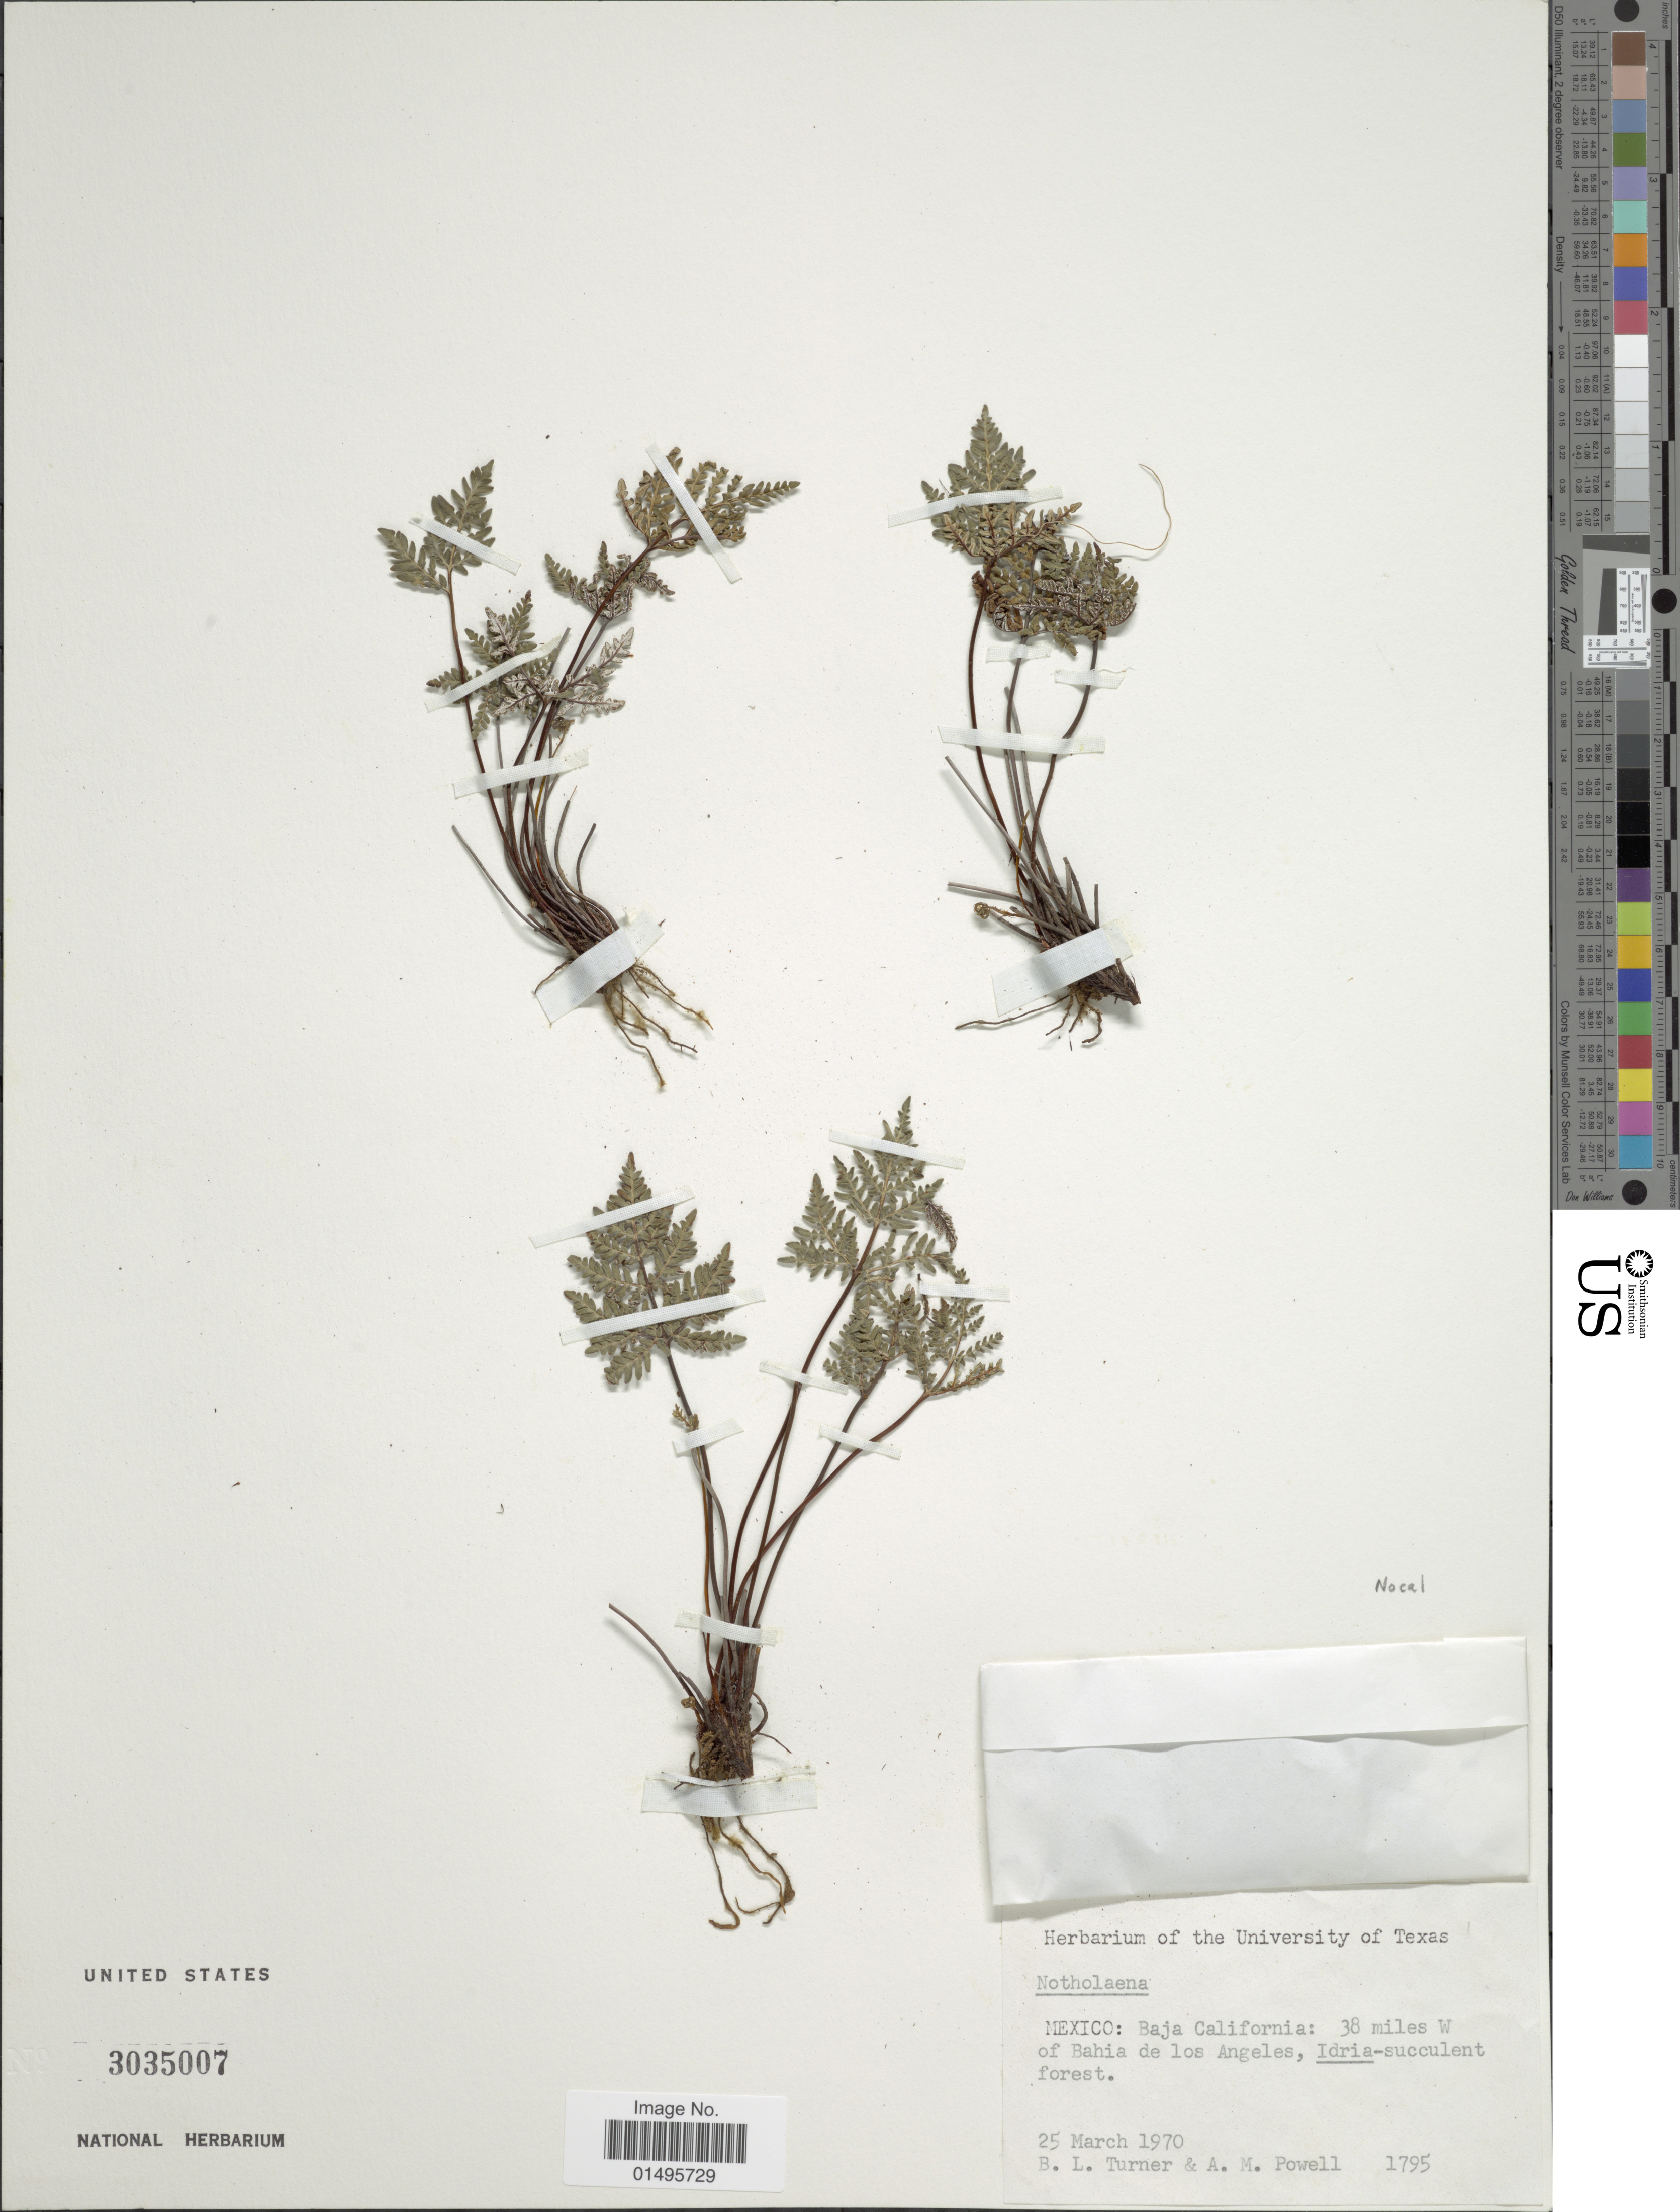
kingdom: Plantae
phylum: Tracheophyta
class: Polypodiopsida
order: Polypodiales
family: Pteridaceae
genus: Notholaena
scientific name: Notholaena californica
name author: D.C. Eaton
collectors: B. L. Turner & A. M. Powell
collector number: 1795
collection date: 1970-03-25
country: Mexico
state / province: Baja California Norte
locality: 38 miles W of Bahia de los Angeles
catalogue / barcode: US 3035007